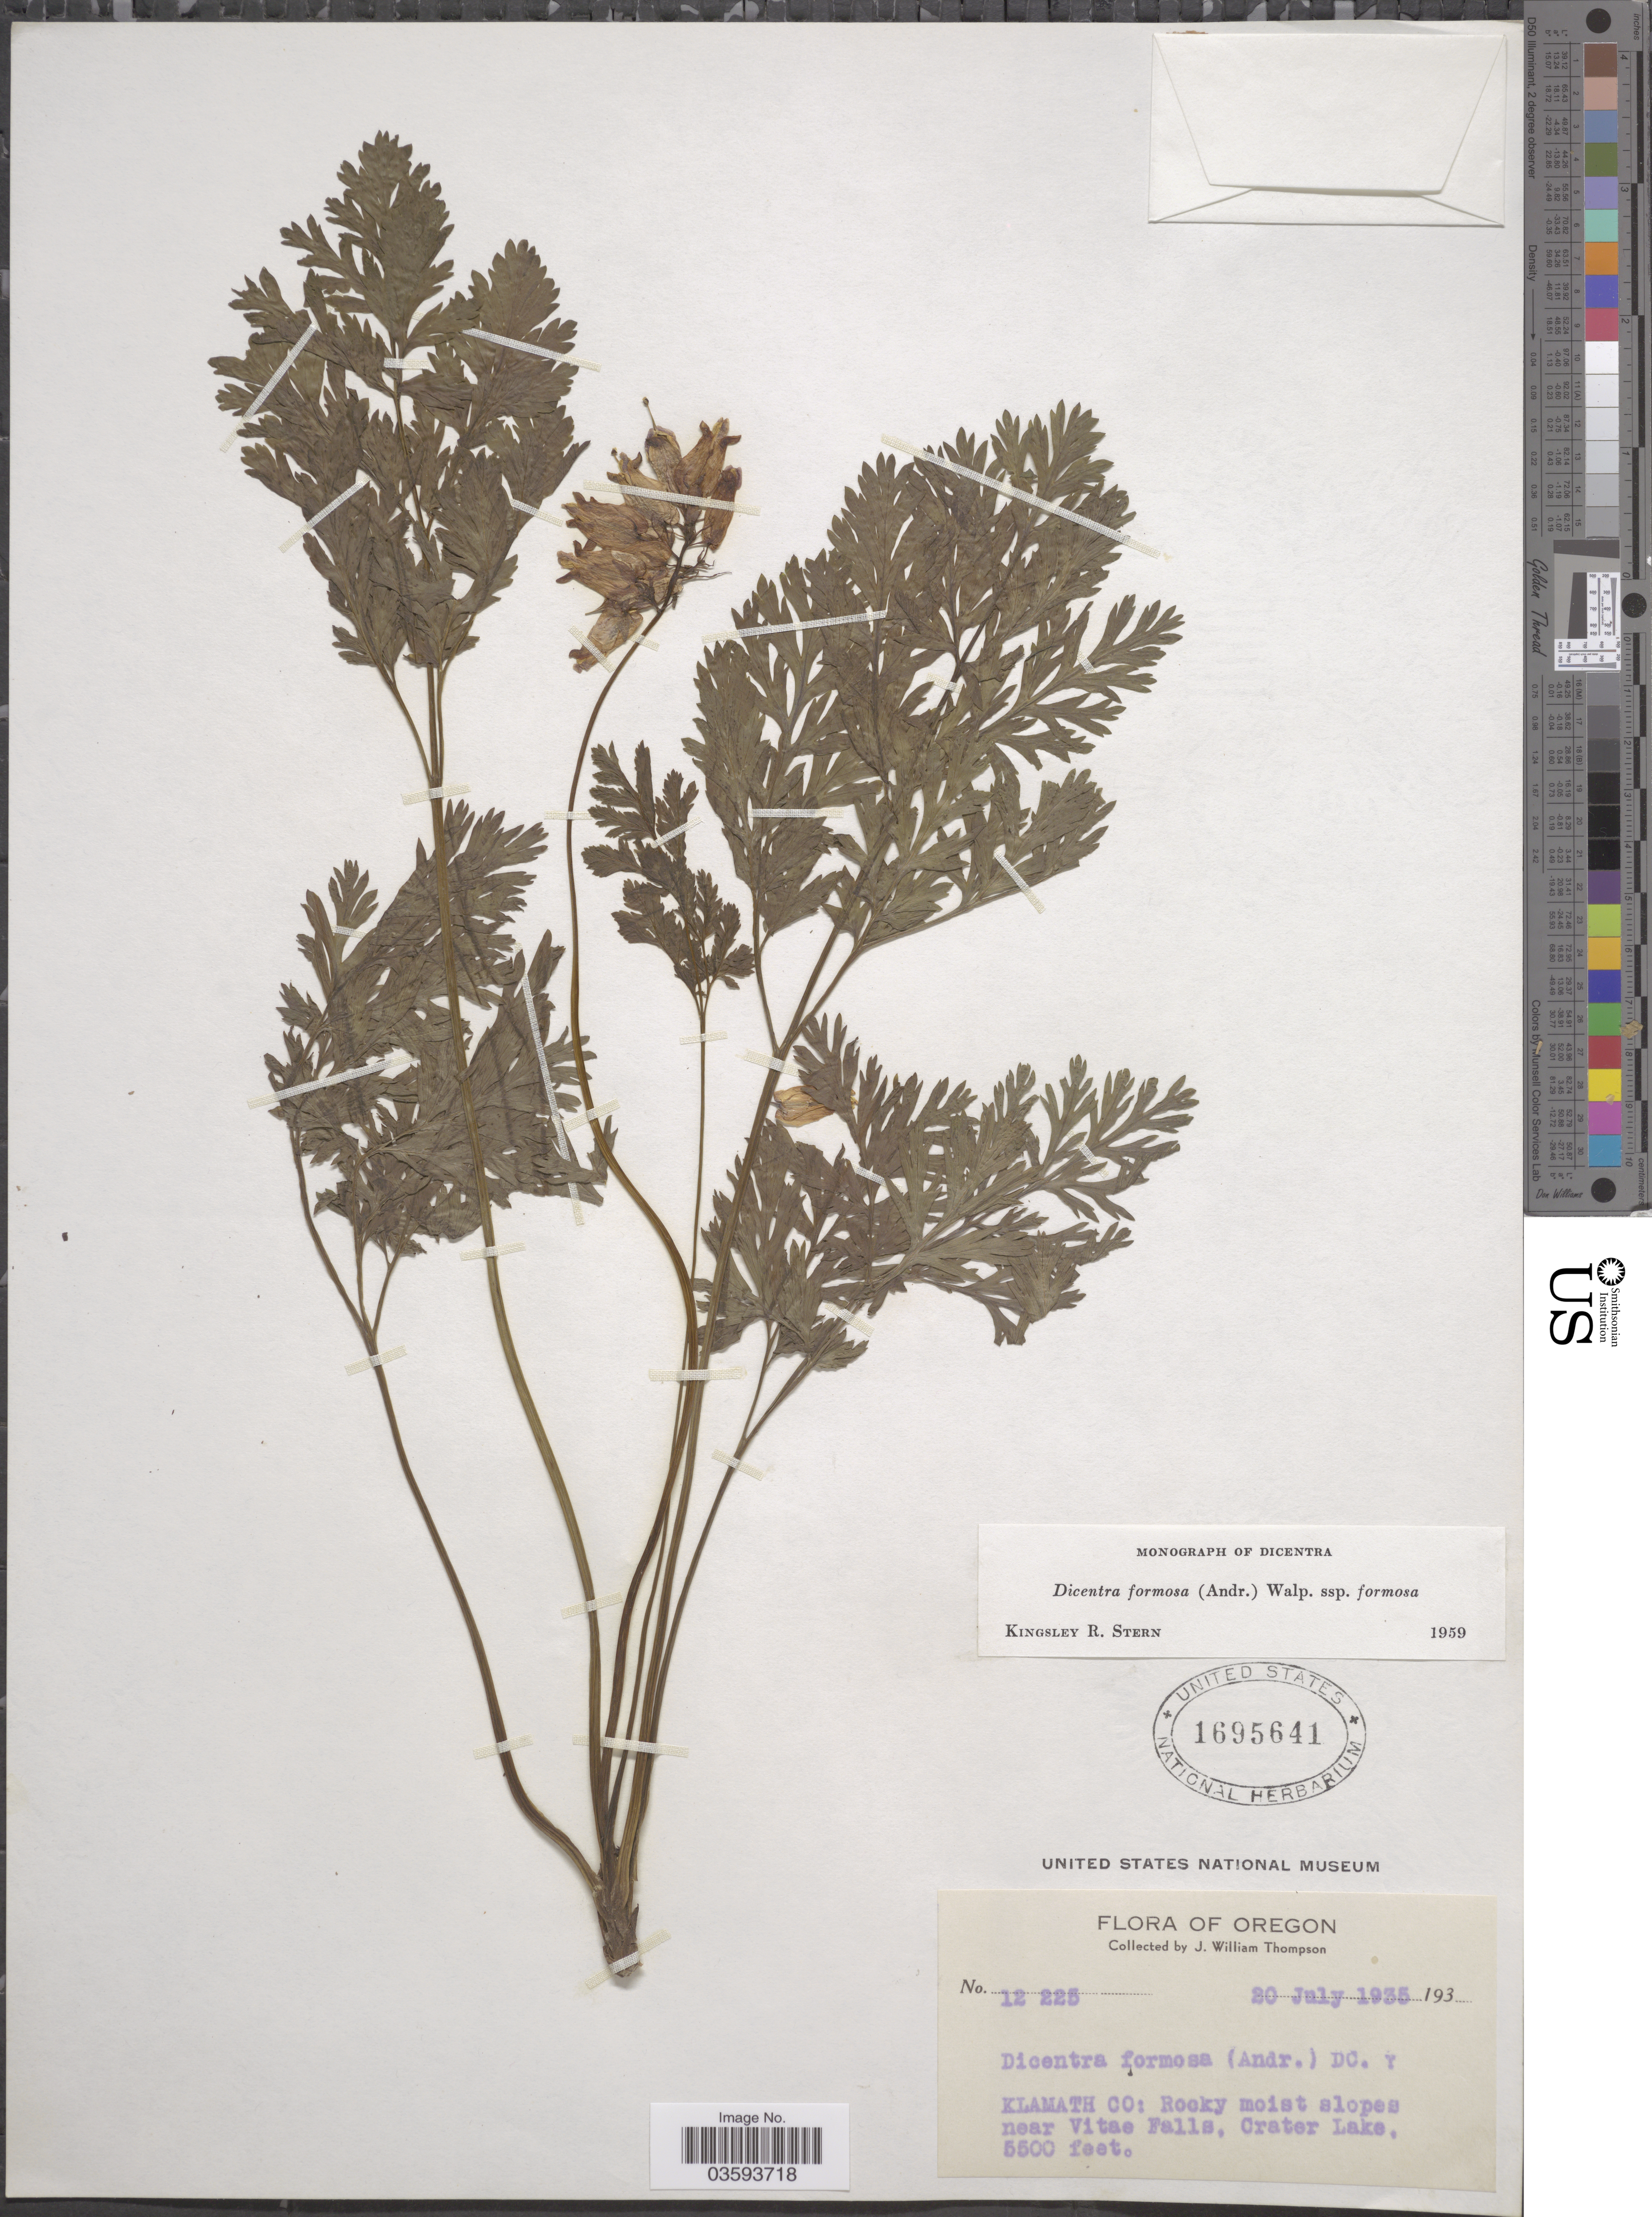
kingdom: Plantae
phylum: Tracheophyta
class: Magnoliopsida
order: Ranunculales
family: Papaveraceae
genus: Dicentra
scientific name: Dicentra formosa subsp. formosa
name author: (Haw.) Walp.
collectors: J. W. Thompson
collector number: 12225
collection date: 1935-07-20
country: United States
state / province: Oregon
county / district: Klamath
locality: Klamath Co: Rocky moist slopes near Vitae Falls, Crater Lake.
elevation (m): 1676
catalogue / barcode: US 1695641